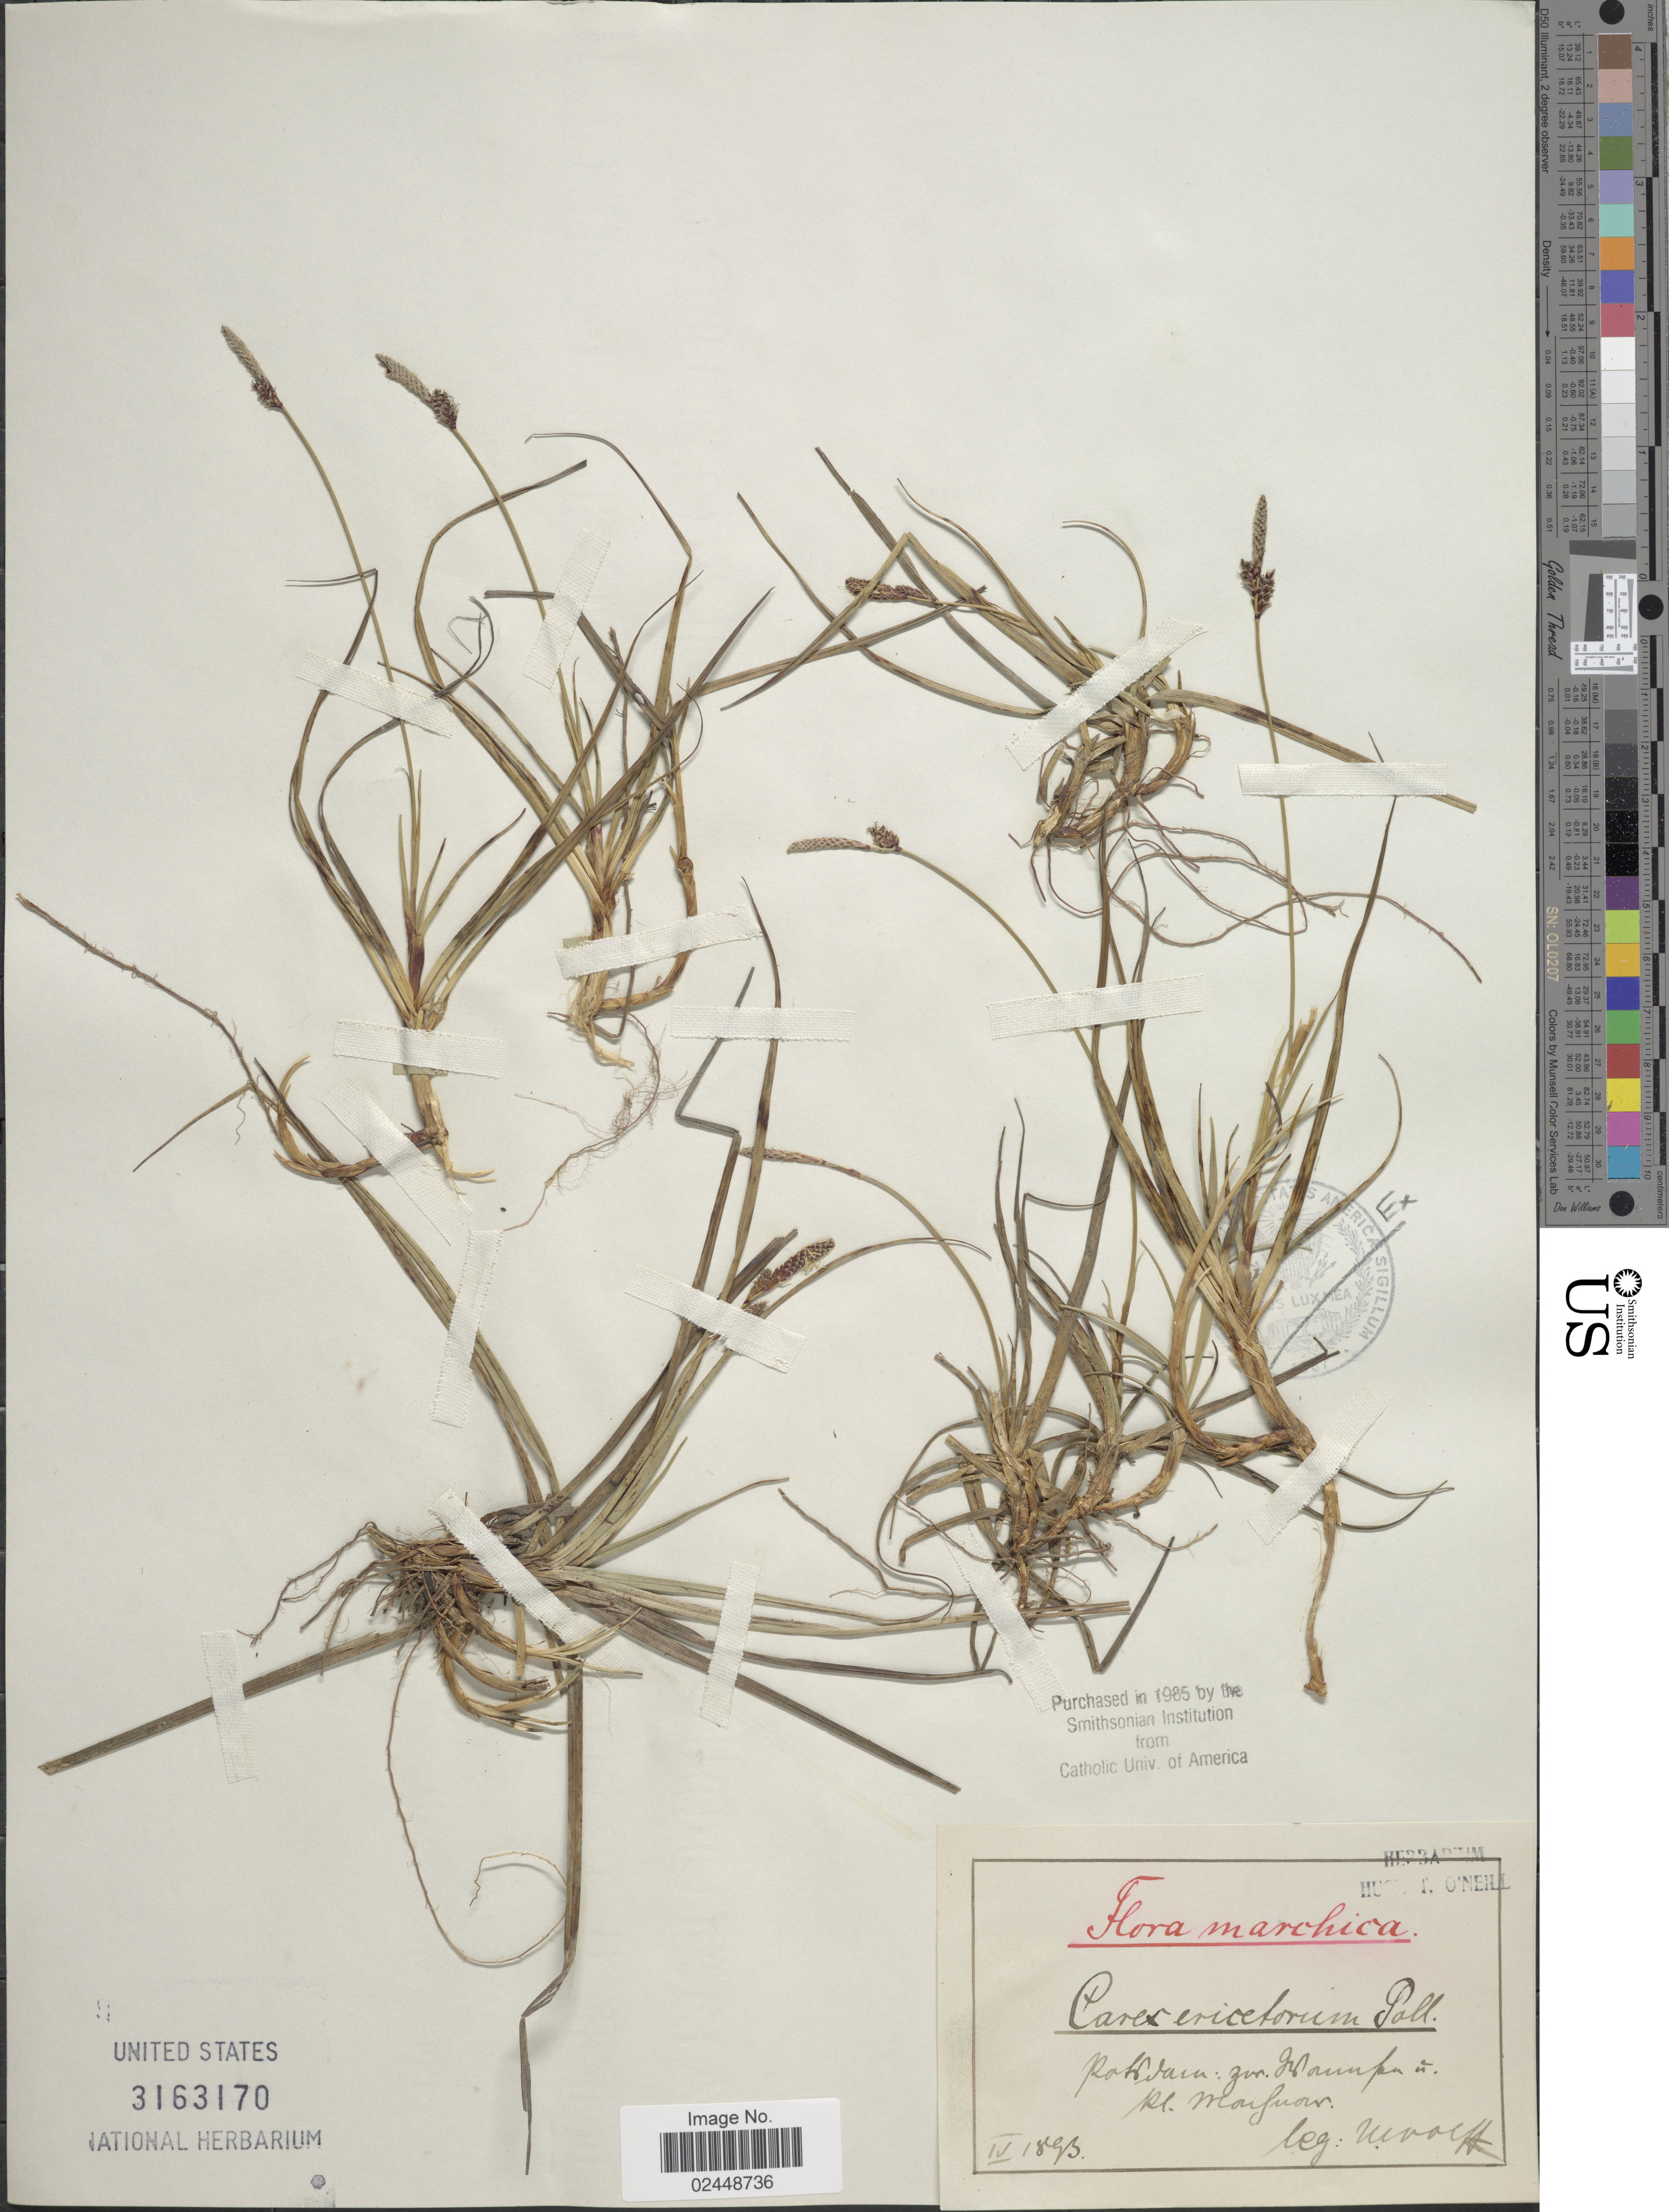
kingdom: Plantae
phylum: Tracheophyta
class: Liliopsida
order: Poales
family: Cyperaceae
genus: Carex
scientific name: Carex ericetorum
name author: Pollich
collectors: K. F. A. H. Wolff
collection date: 1893-04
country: Germany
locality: Marchica. Potsdam: zvr. Kanufu U. Rl. Maifuour [interpreted]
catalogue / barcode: US 3163170